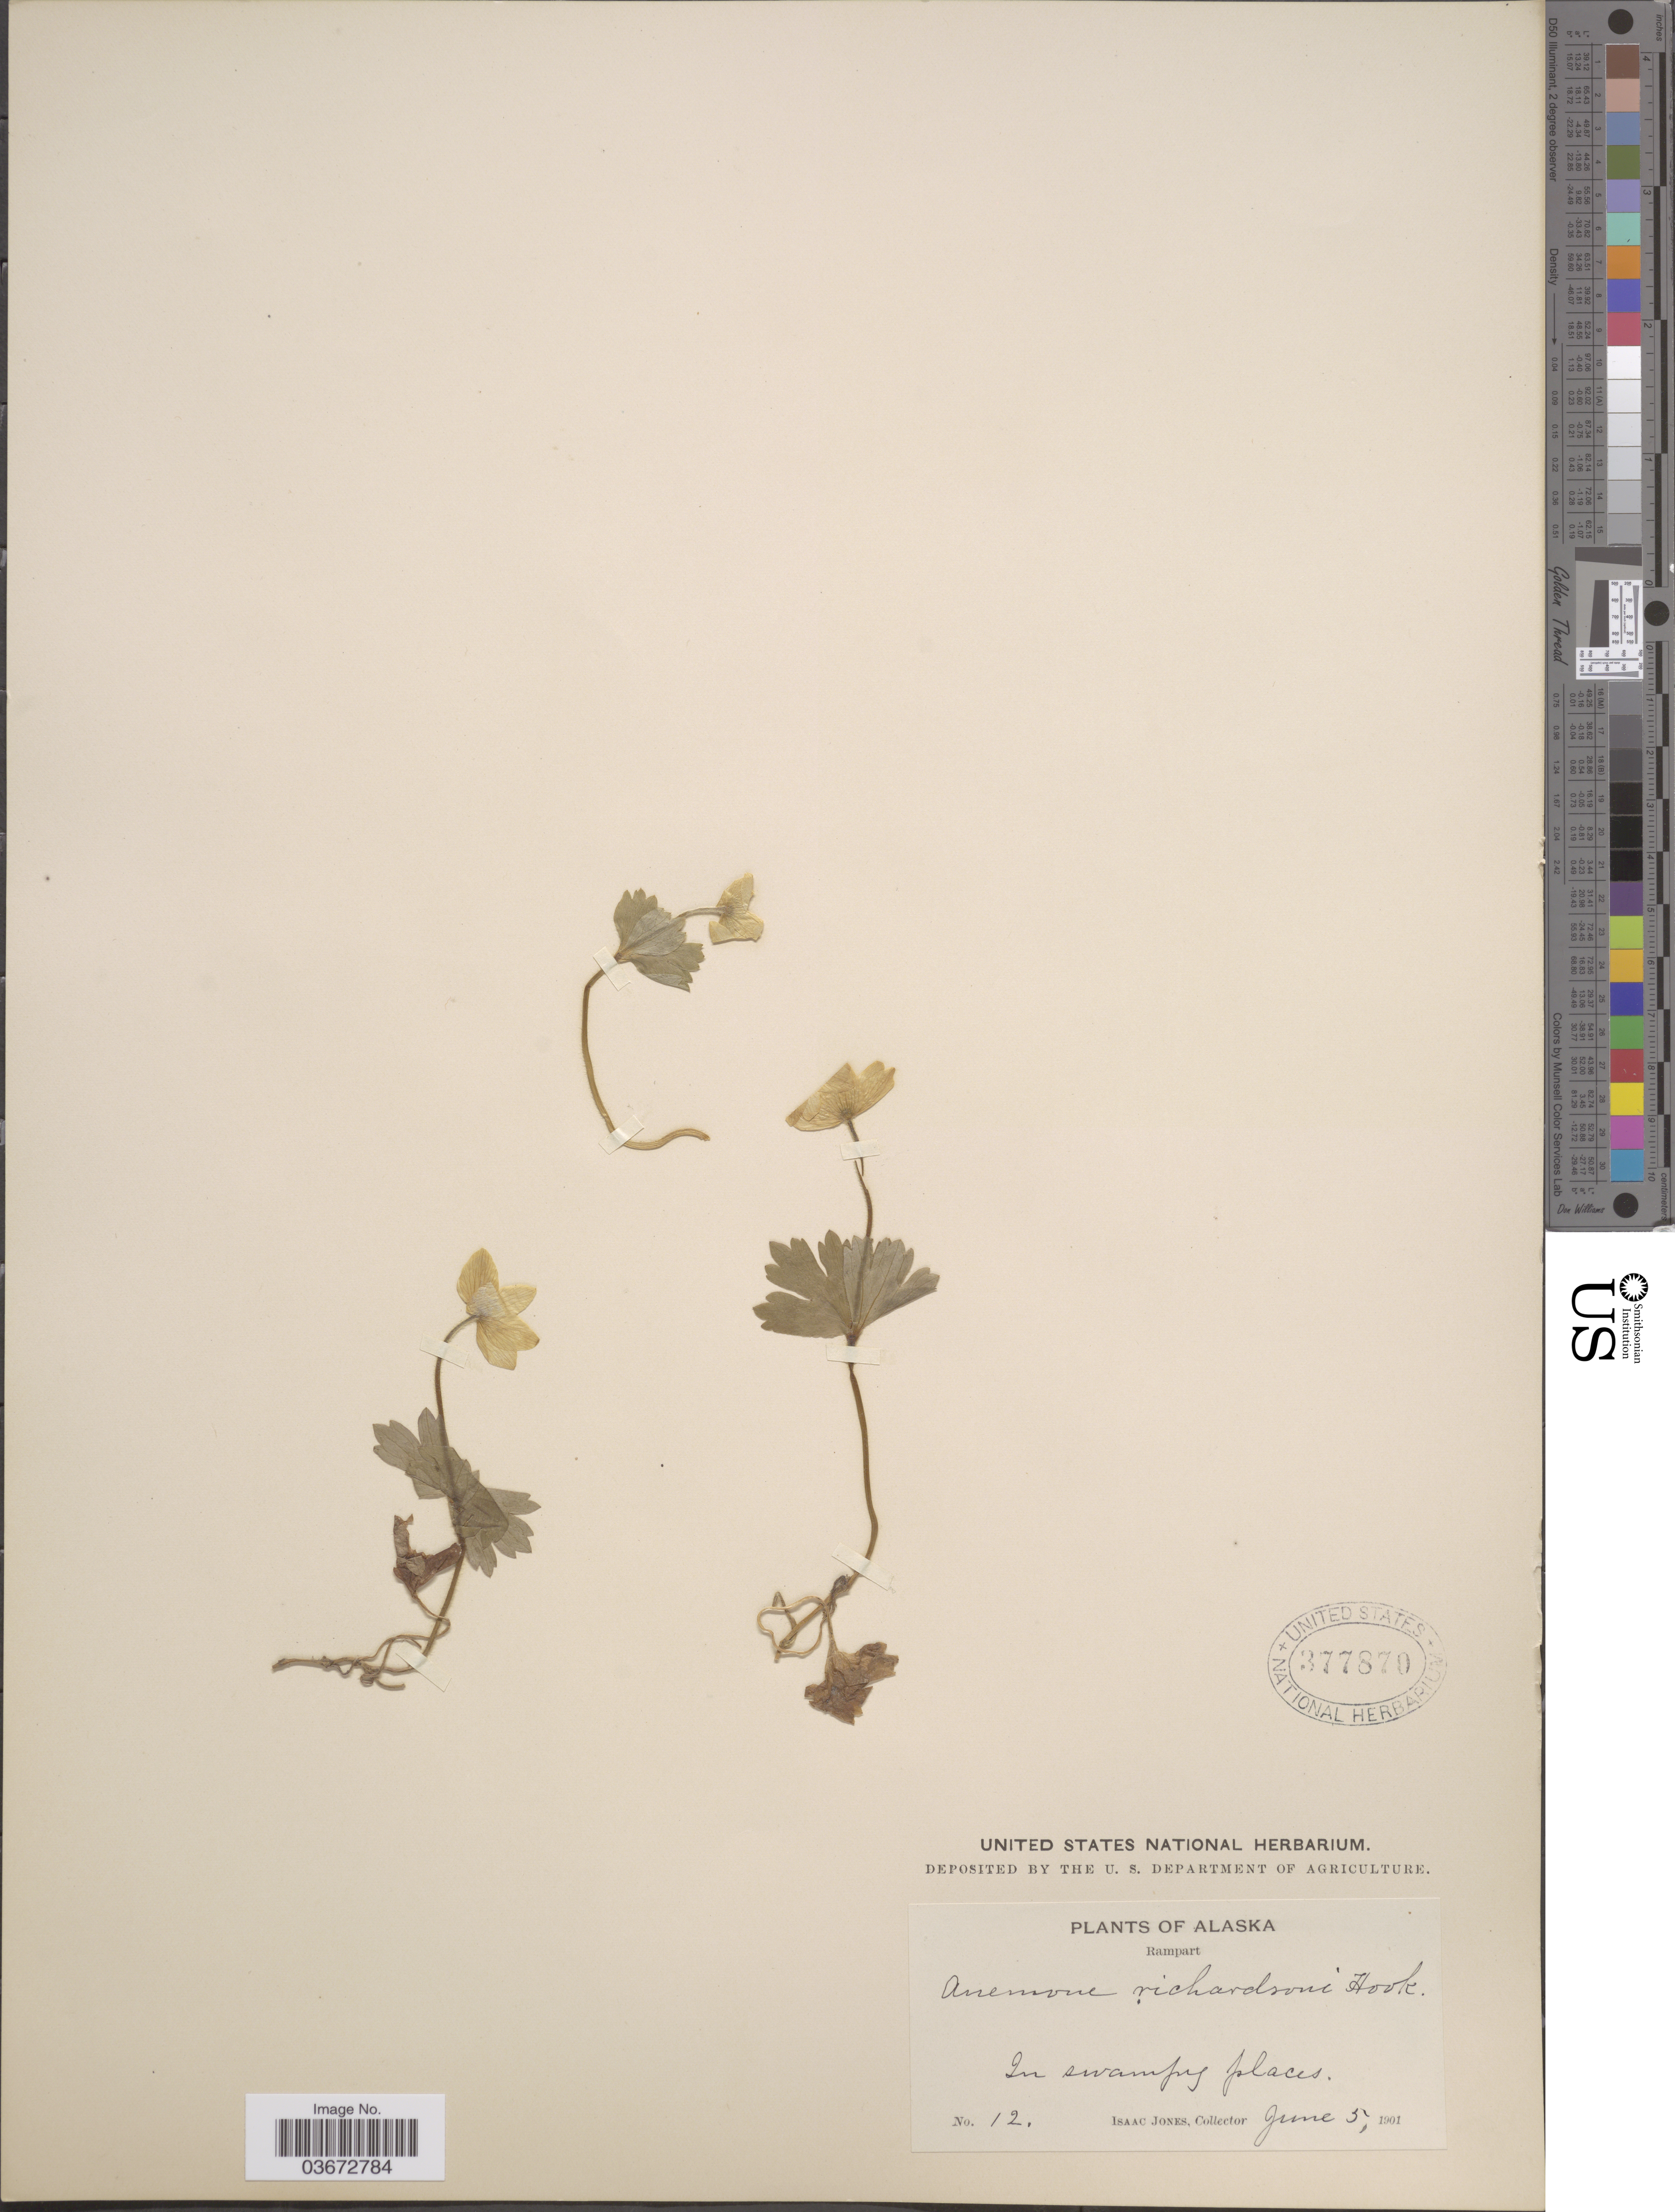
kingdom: Plantae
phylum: Tracheophyta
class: Magnoliopsida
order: Ranunculales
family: Ranunculaceae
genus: Anemone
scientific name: Anemone richardsonii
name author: Hook.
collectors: I. Jones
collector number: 12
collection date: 1901-06-05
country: United States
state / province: Alaska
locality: Rampart. In swampy places.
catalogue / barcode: US 377870